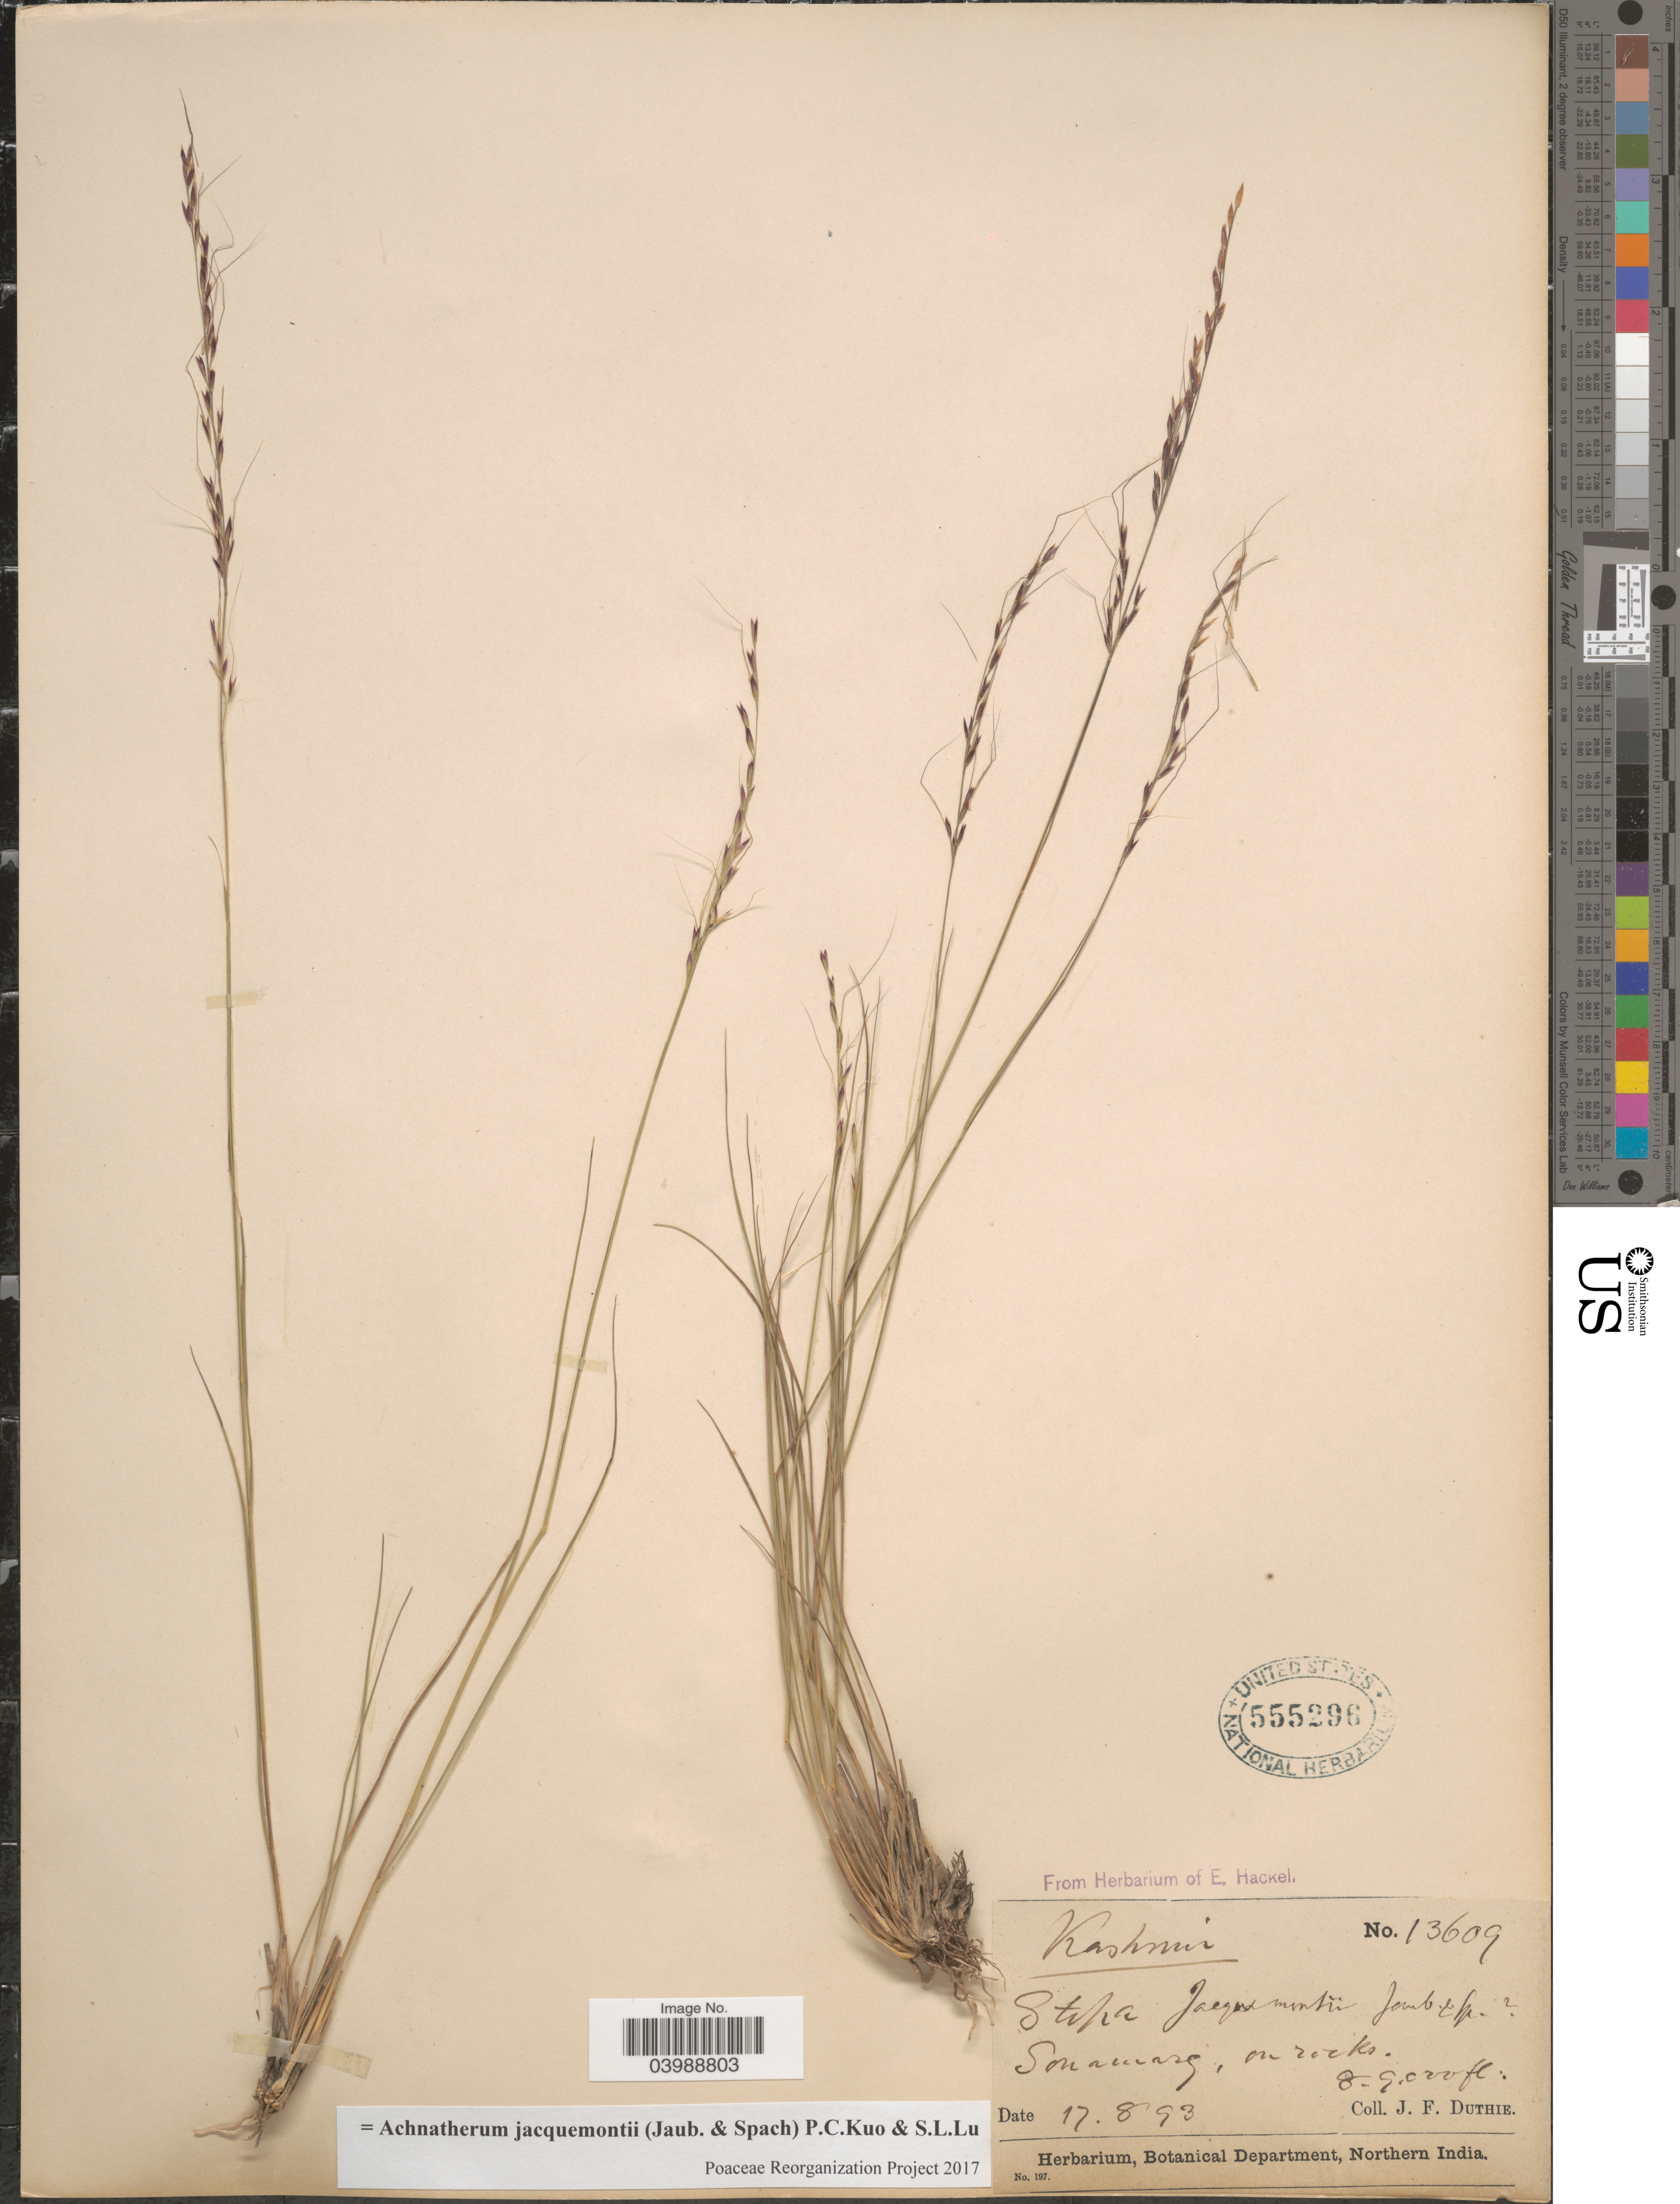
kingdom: Plantae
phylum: Tracheophyta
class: Liliopsida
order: Poales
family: Poaceae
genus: Achnatherum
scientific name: Achnatherum jacquemontii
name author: (Jaub.) P.C. Kuo & S.L. Lu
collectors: J. F. Duthie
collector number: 13609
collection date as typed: Transcribed d/m/y: 17/8/93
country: India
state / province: Jammu and Kashmir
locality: Kashmir. Sonamarg.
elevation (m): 2438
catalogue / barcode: US 555296